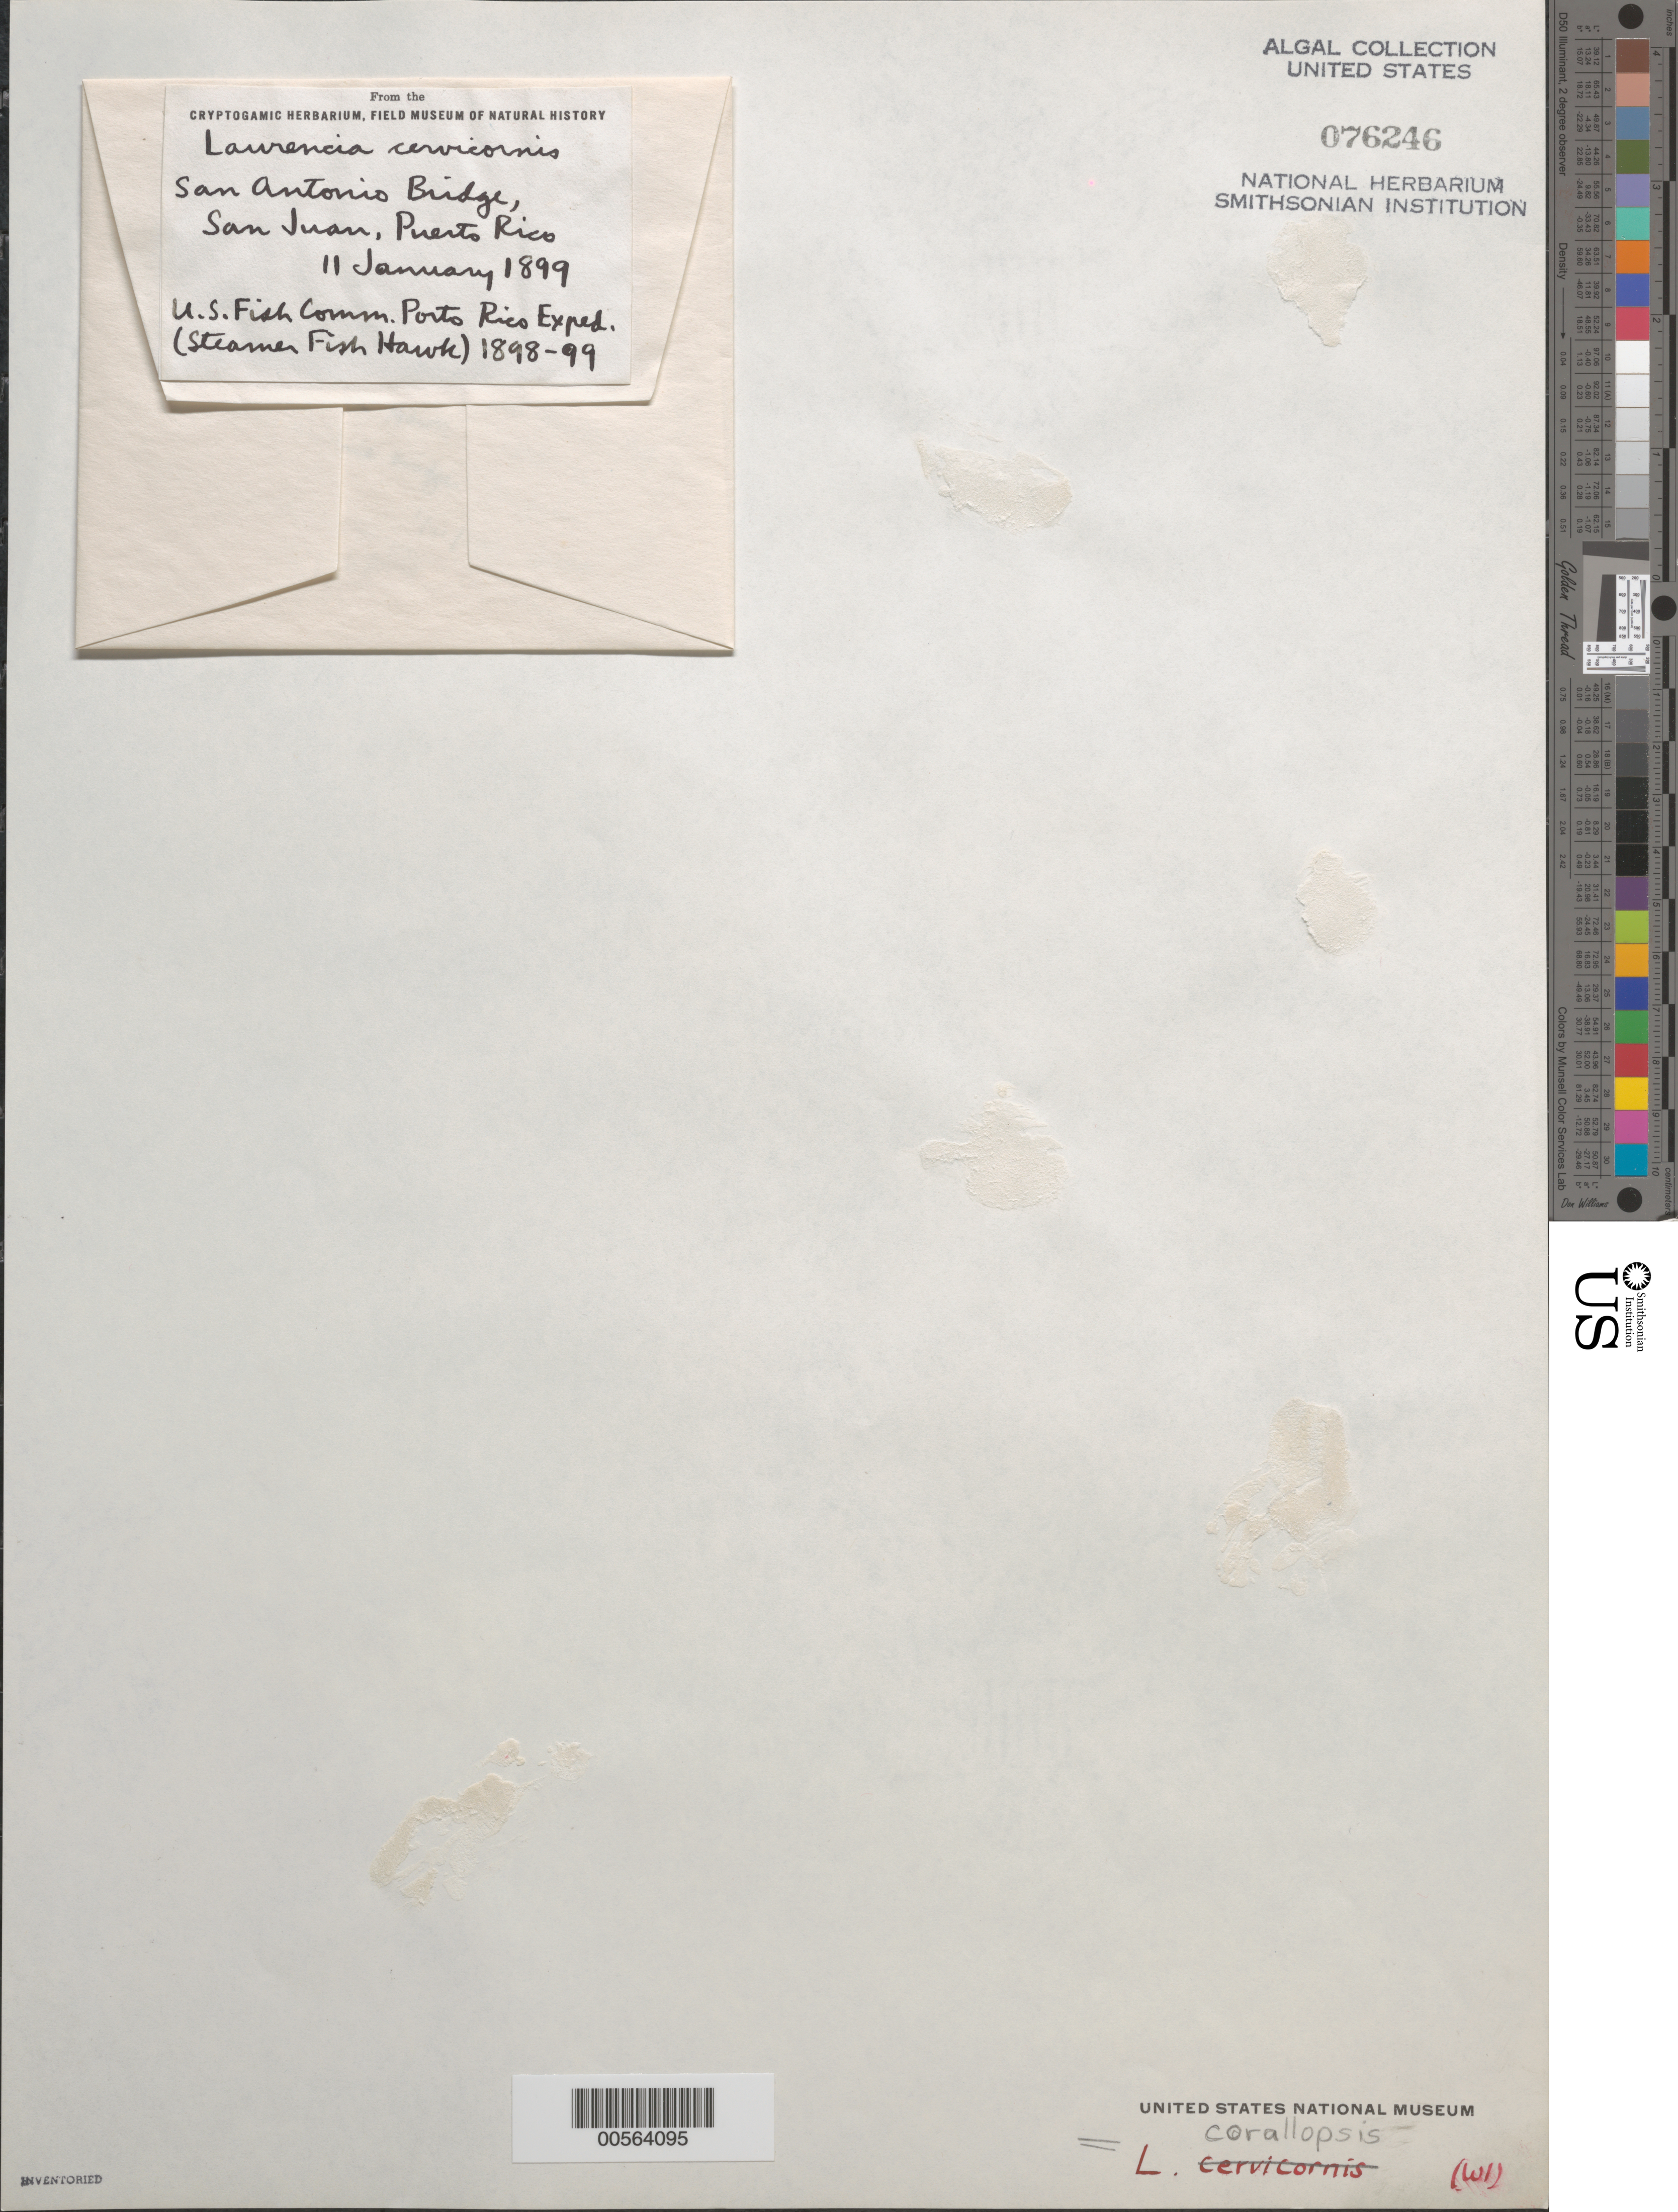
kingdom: Plantae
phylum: Rhodophyta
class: Florideophyceae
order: Ceramiales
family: Rhodomelaceae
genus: Palisada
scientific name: Palisada corallopsis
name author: (Montagne) Sentíes et al.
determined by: Algae name updating Project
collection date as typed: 11 Jan 1899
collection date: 1899-01-11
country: Puerto Rico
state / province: San Juan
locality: San Sntonio Bridge, San Juan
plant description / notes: US Fish Commission Porto Rico Expedition (Steamer Fish Hawk), 1898-1899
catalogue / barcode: US 76246